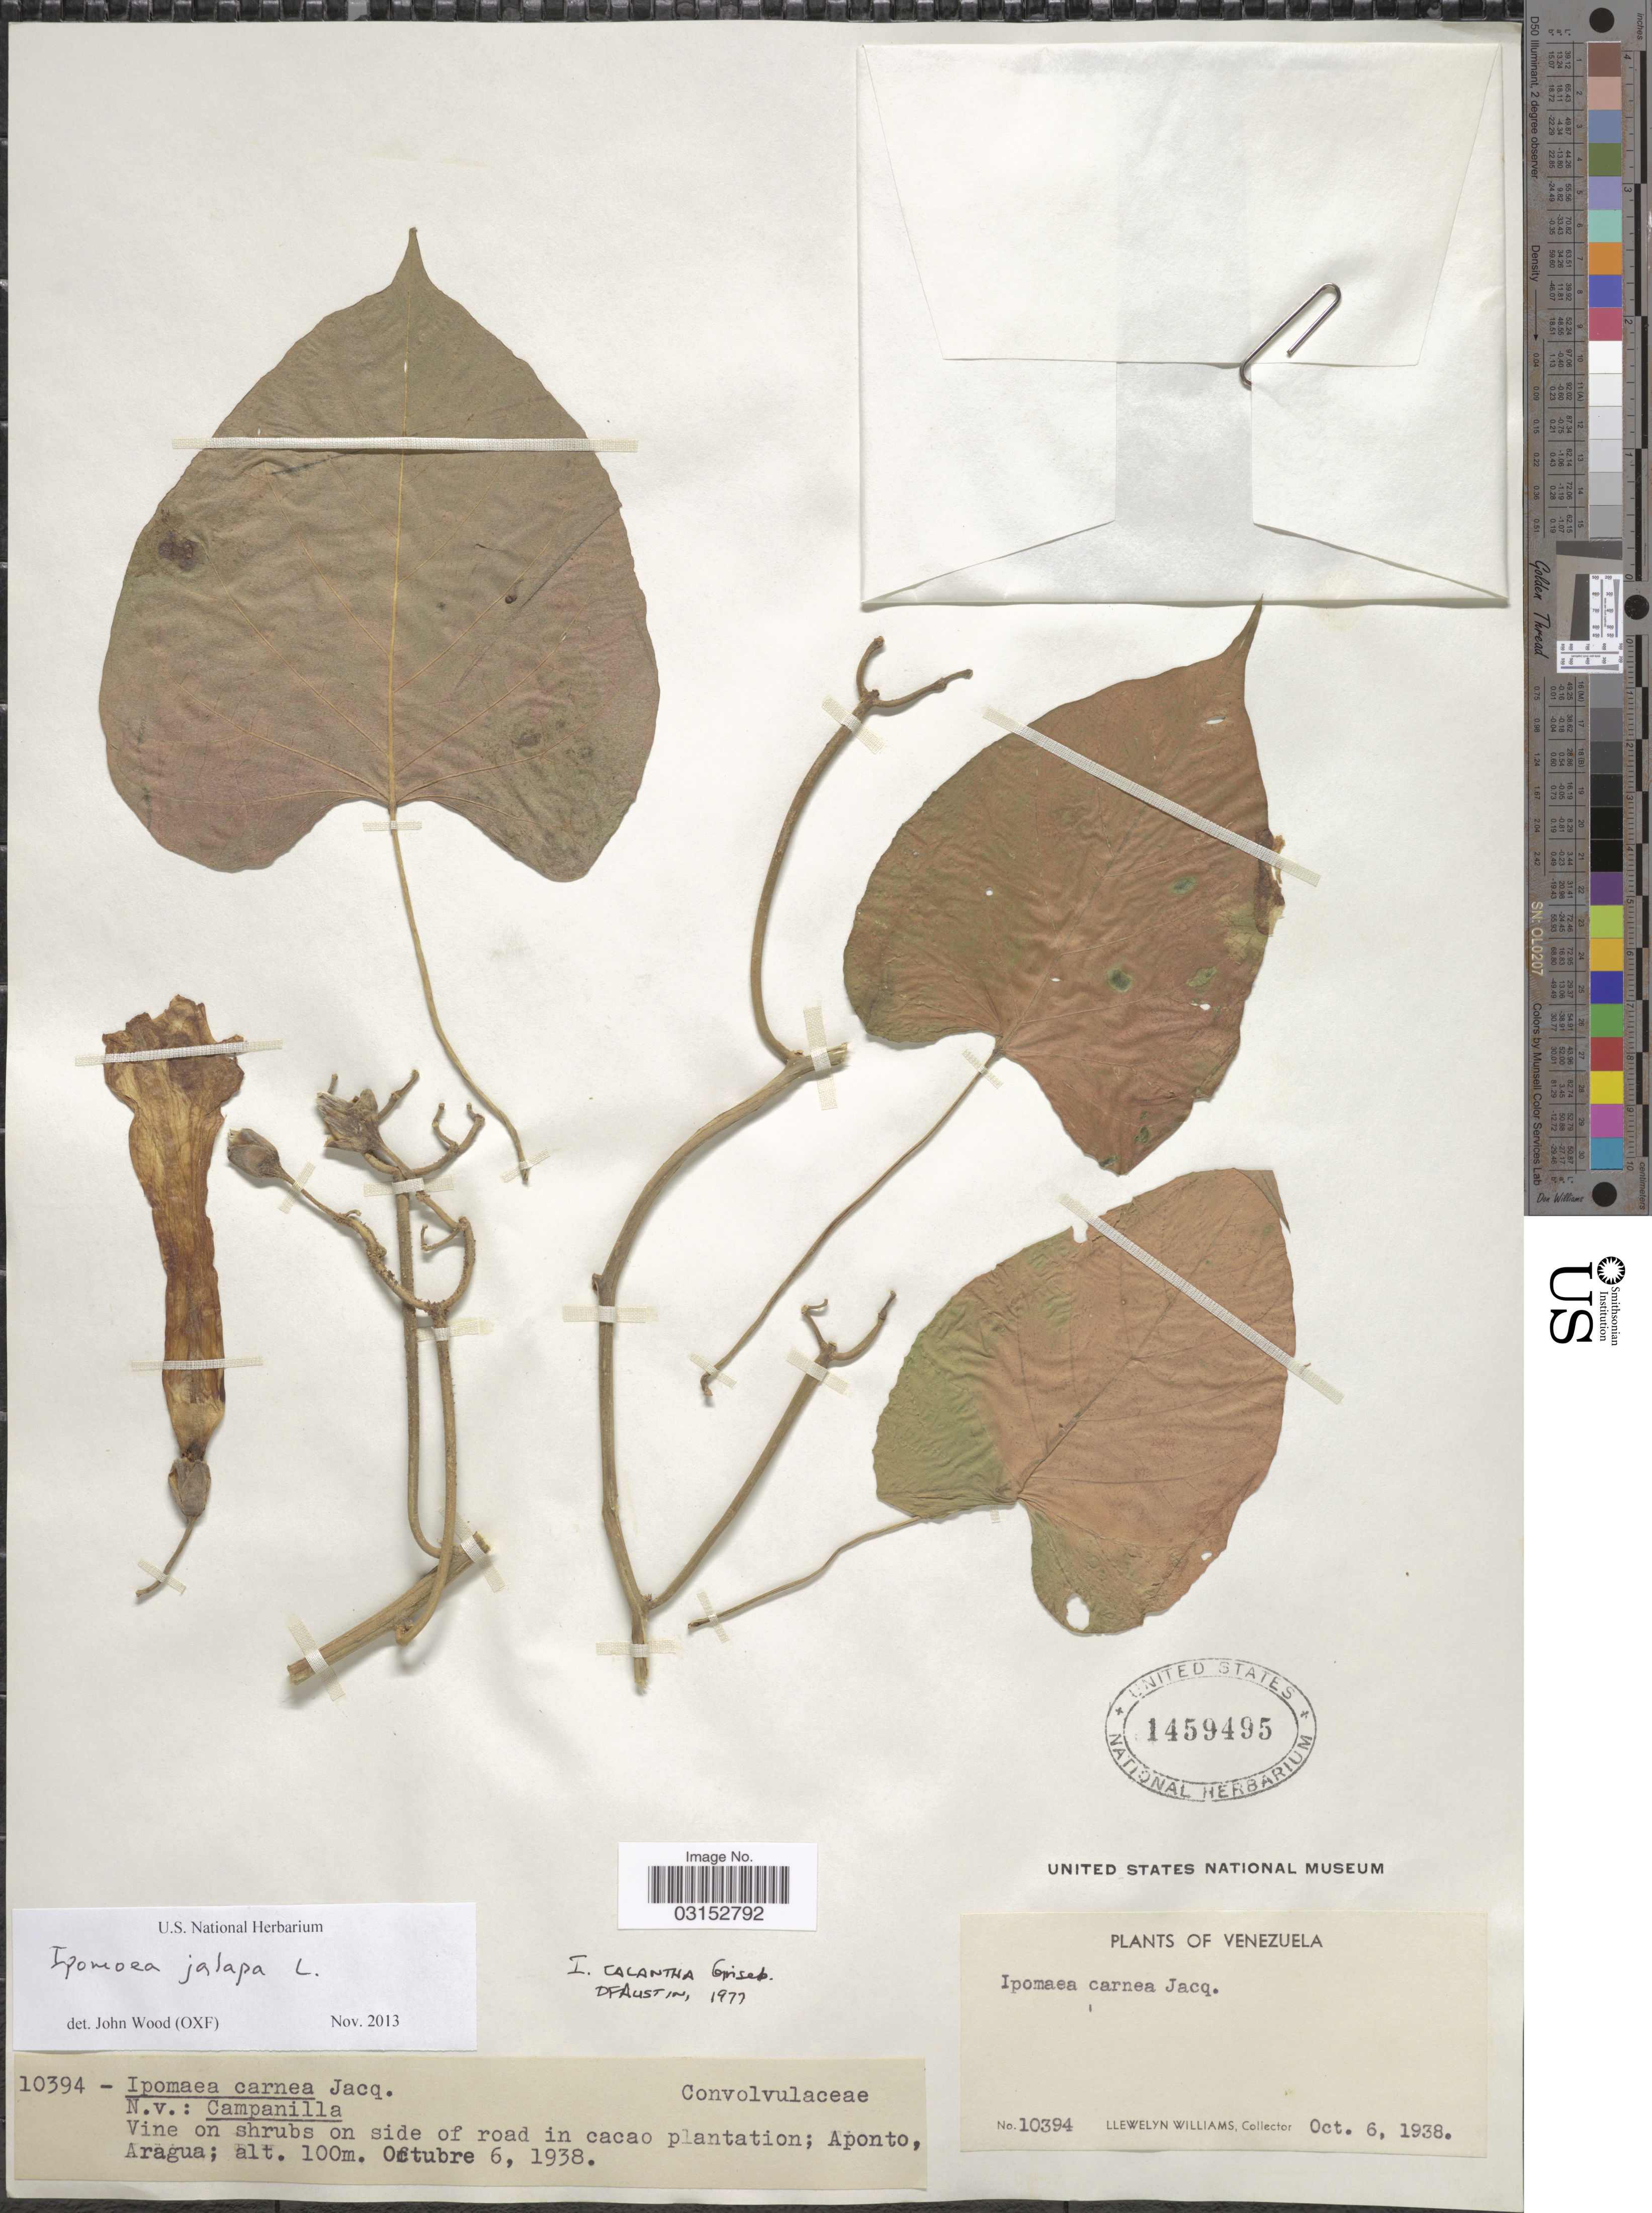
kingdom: Plantae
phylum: Tracheophyta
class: Magnoliopsida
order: Solanales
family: Convolvulaceae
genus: Ipomoea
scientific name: Ipomoea jalapa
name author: (L.) Pursh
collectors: Ll. Williams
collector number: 10394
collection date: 1938-10-06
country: Venezuela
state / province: Aragua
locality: On shrubs on side of road in cacao plantation; Aponto.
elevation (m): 100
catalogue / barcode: US 1459495